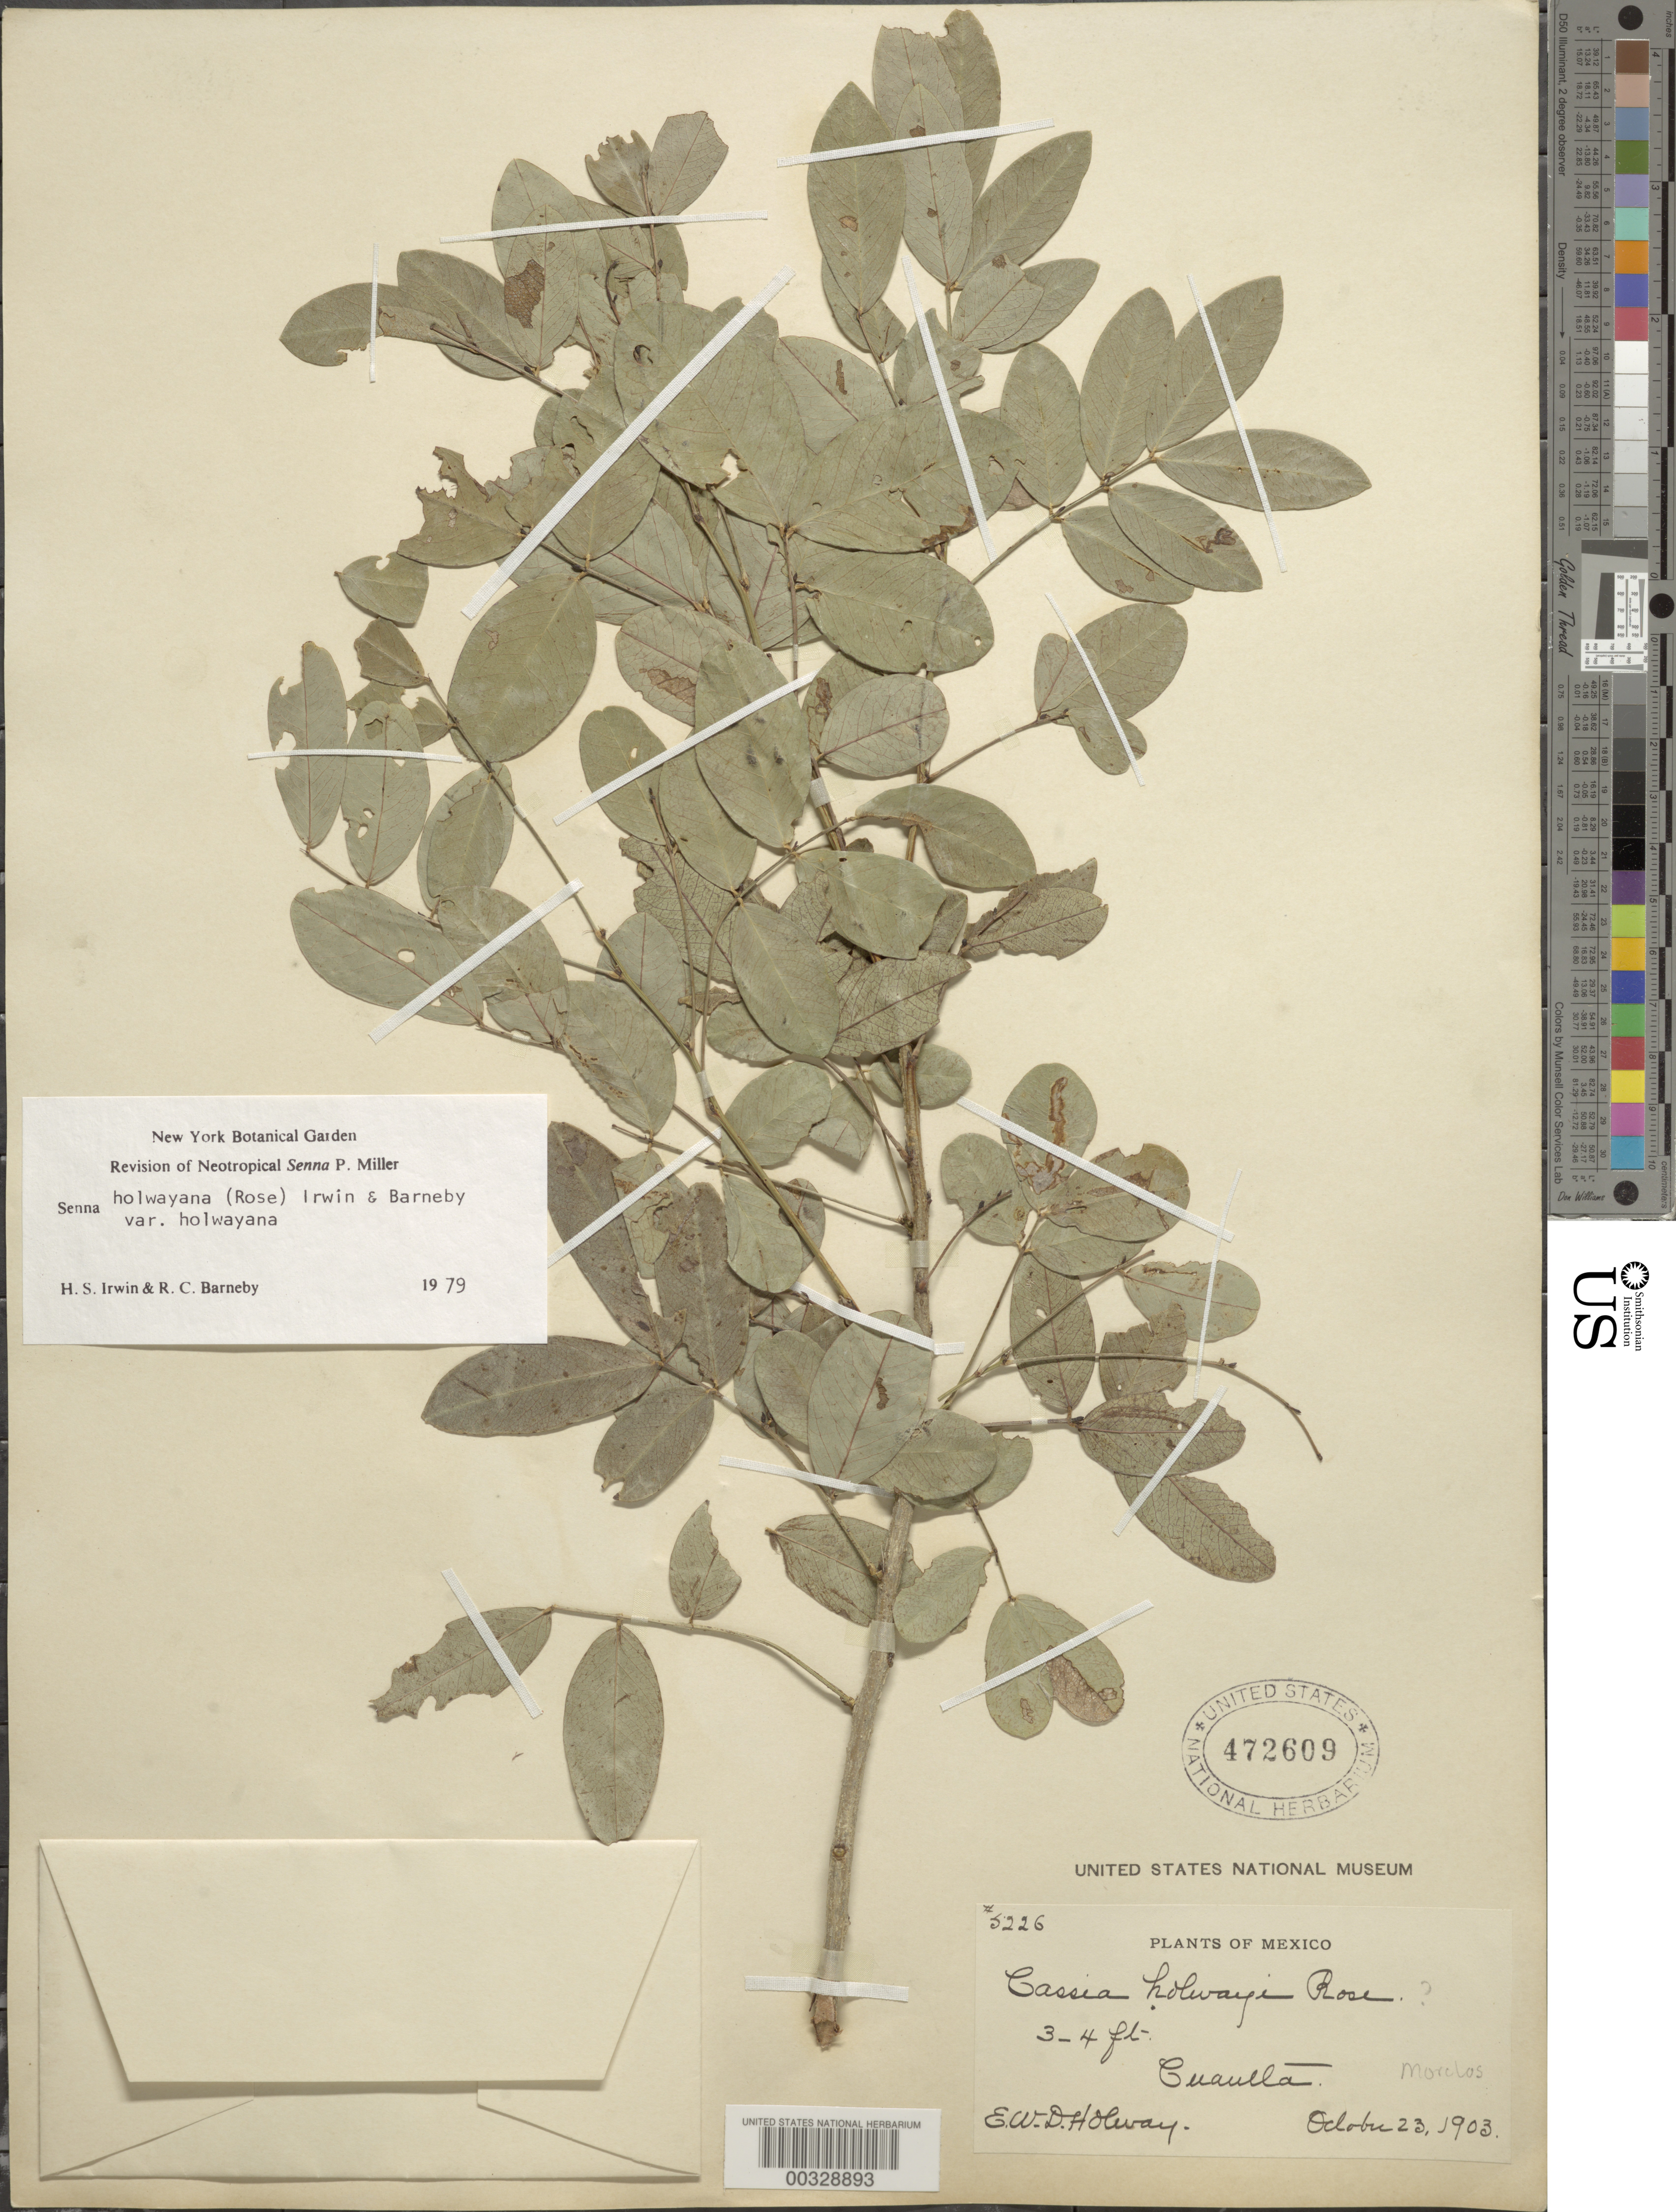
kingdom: Plantae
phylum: Tracheophyta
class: Magnoliopsida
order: Fabales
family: Fabaceae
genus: Senna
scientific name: Senna holwayana var. holwayana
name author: (Rose) H.S. Irwin & Barneby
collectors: E. W. D. Holway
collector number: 5226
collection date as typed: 23 Oct 1903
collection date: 1903-10-23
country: Mexico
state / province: Morelos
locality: Cuautla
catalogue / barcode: US 472609